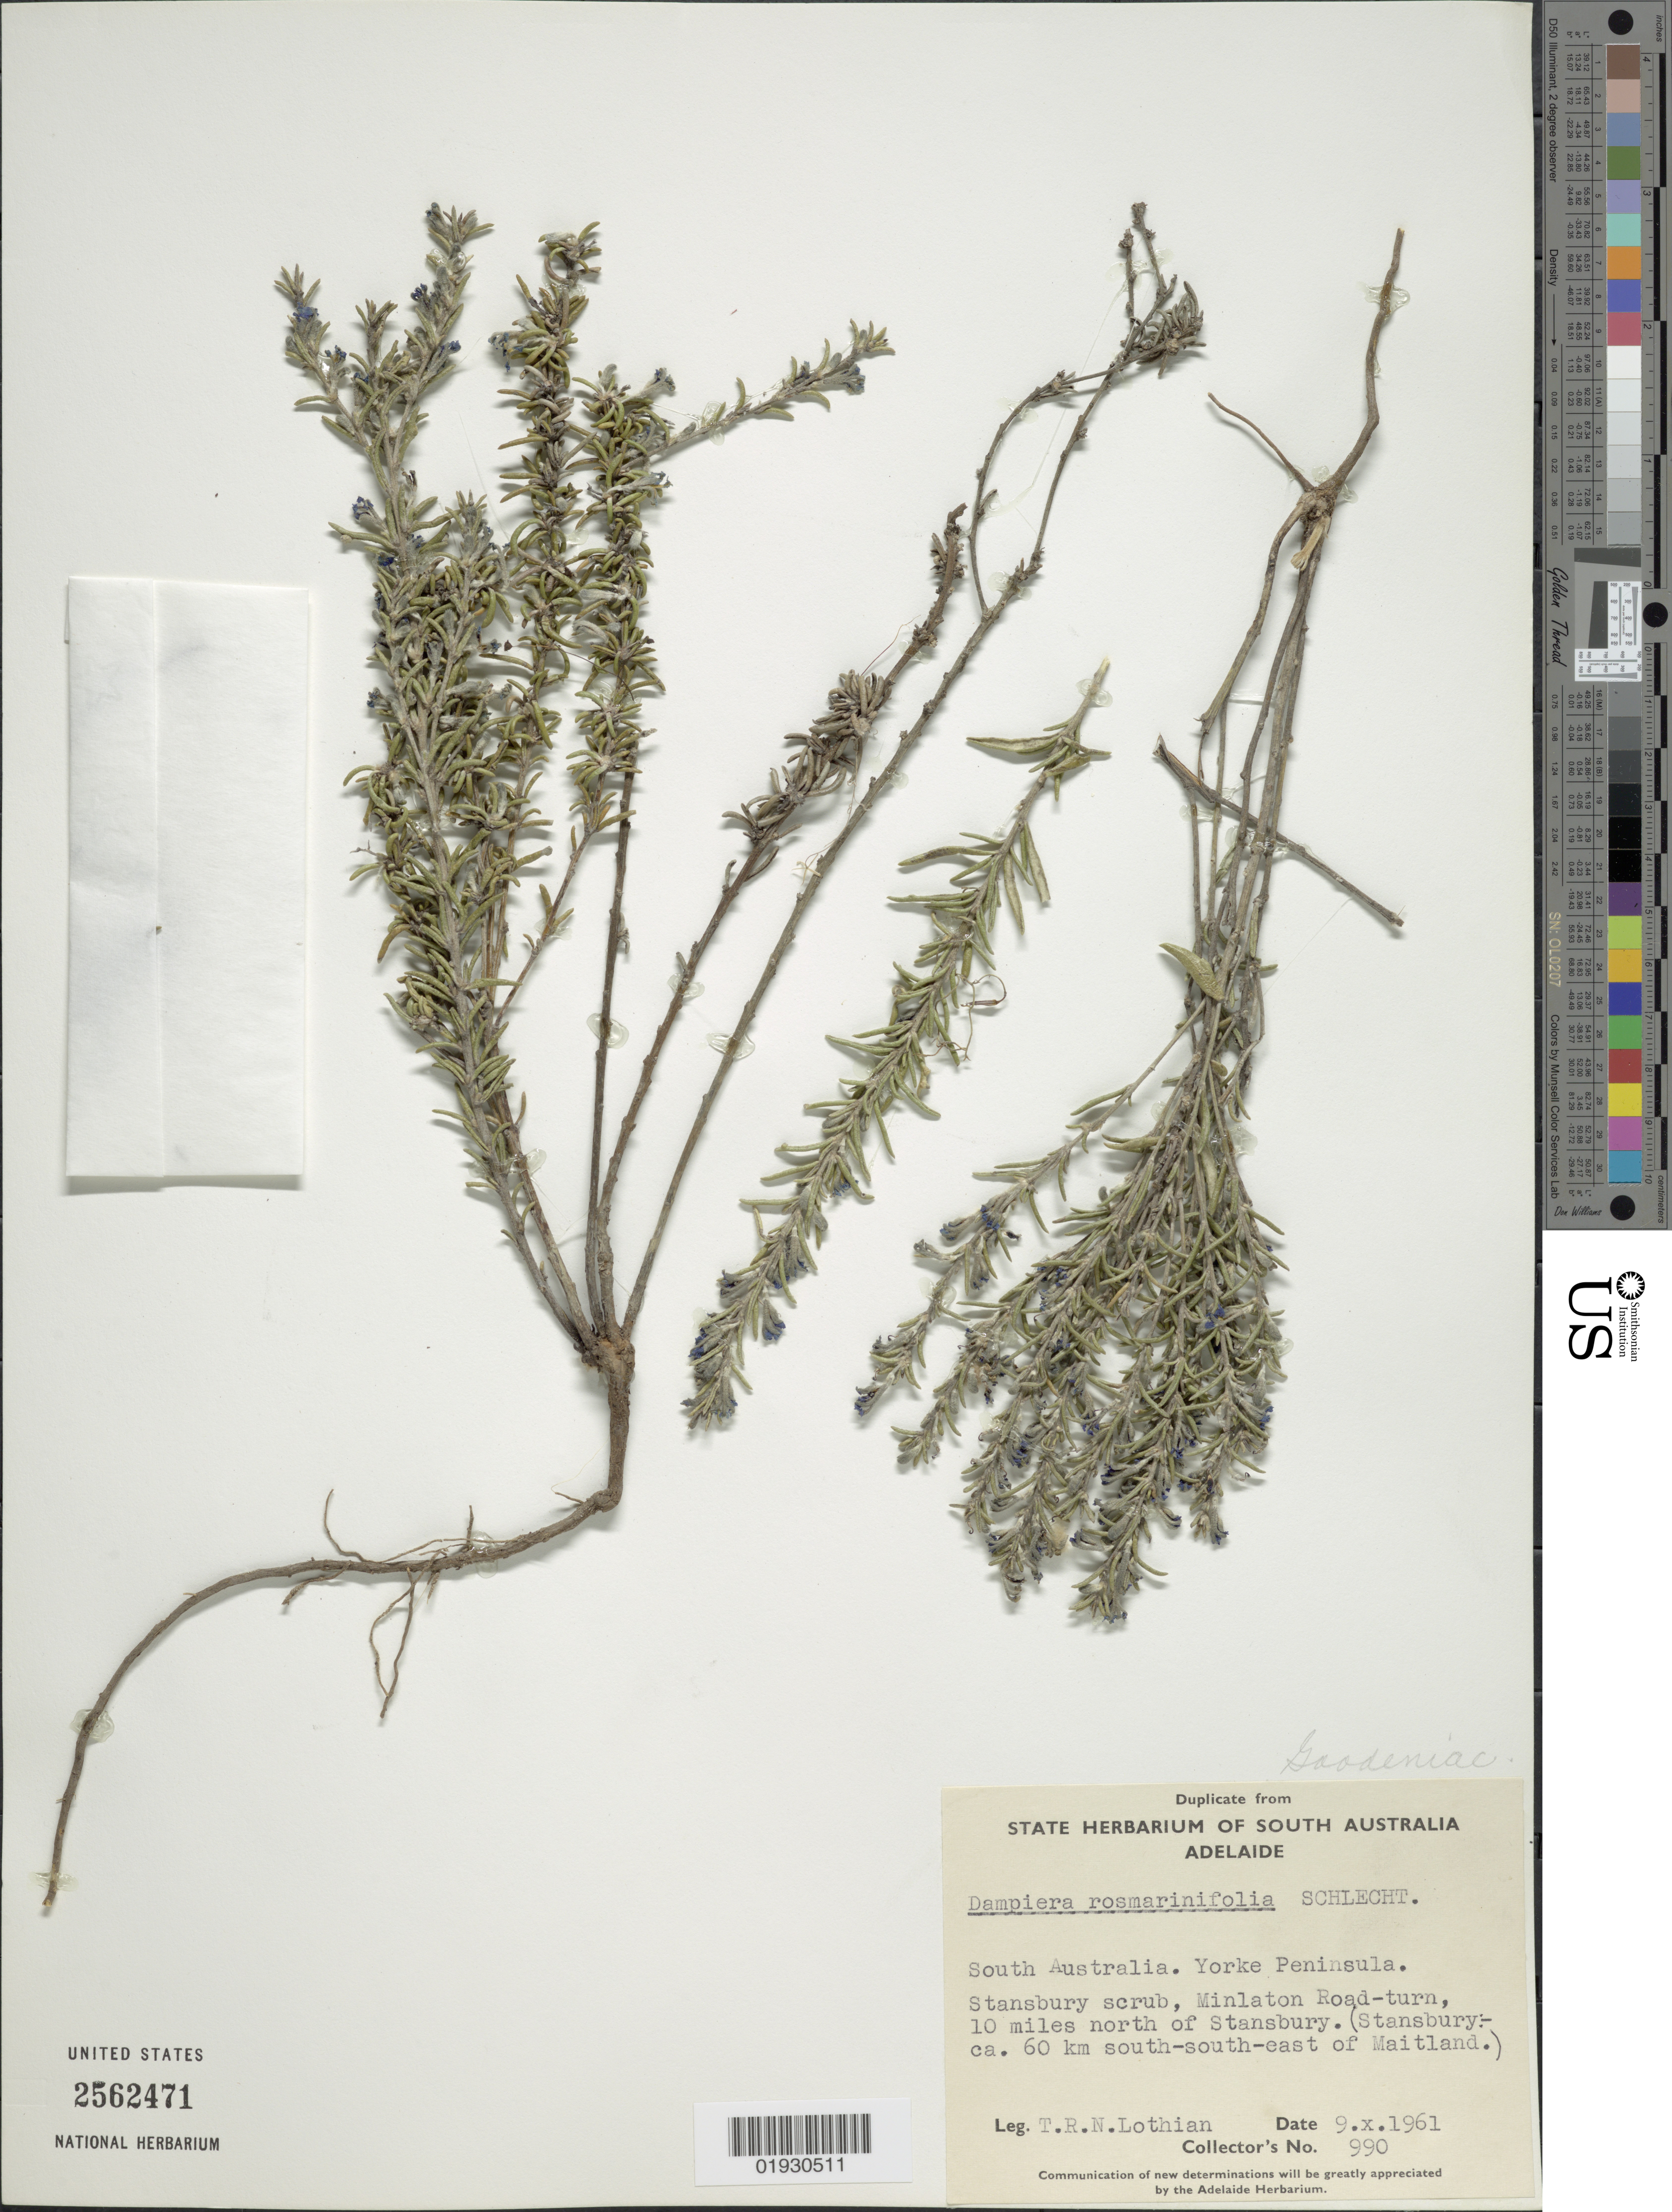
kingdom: Plantae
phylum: Tracheophyta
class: Magnoliopsida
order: Asterales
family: Goodeniaceae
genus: Dampiera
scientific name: Dampiera rosmarinifolia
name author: Schltdl.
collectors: T. Lothian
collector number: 990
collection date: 1961-10-09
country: Australia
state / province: South Australia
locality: Yorke Peninsula. Stansbury scrub, Minlaton Road-turn, 10 miles north of Stansbury. (Stansbury, ca. 60 km south-south-east of Maitland.).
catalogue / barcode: US 2562471